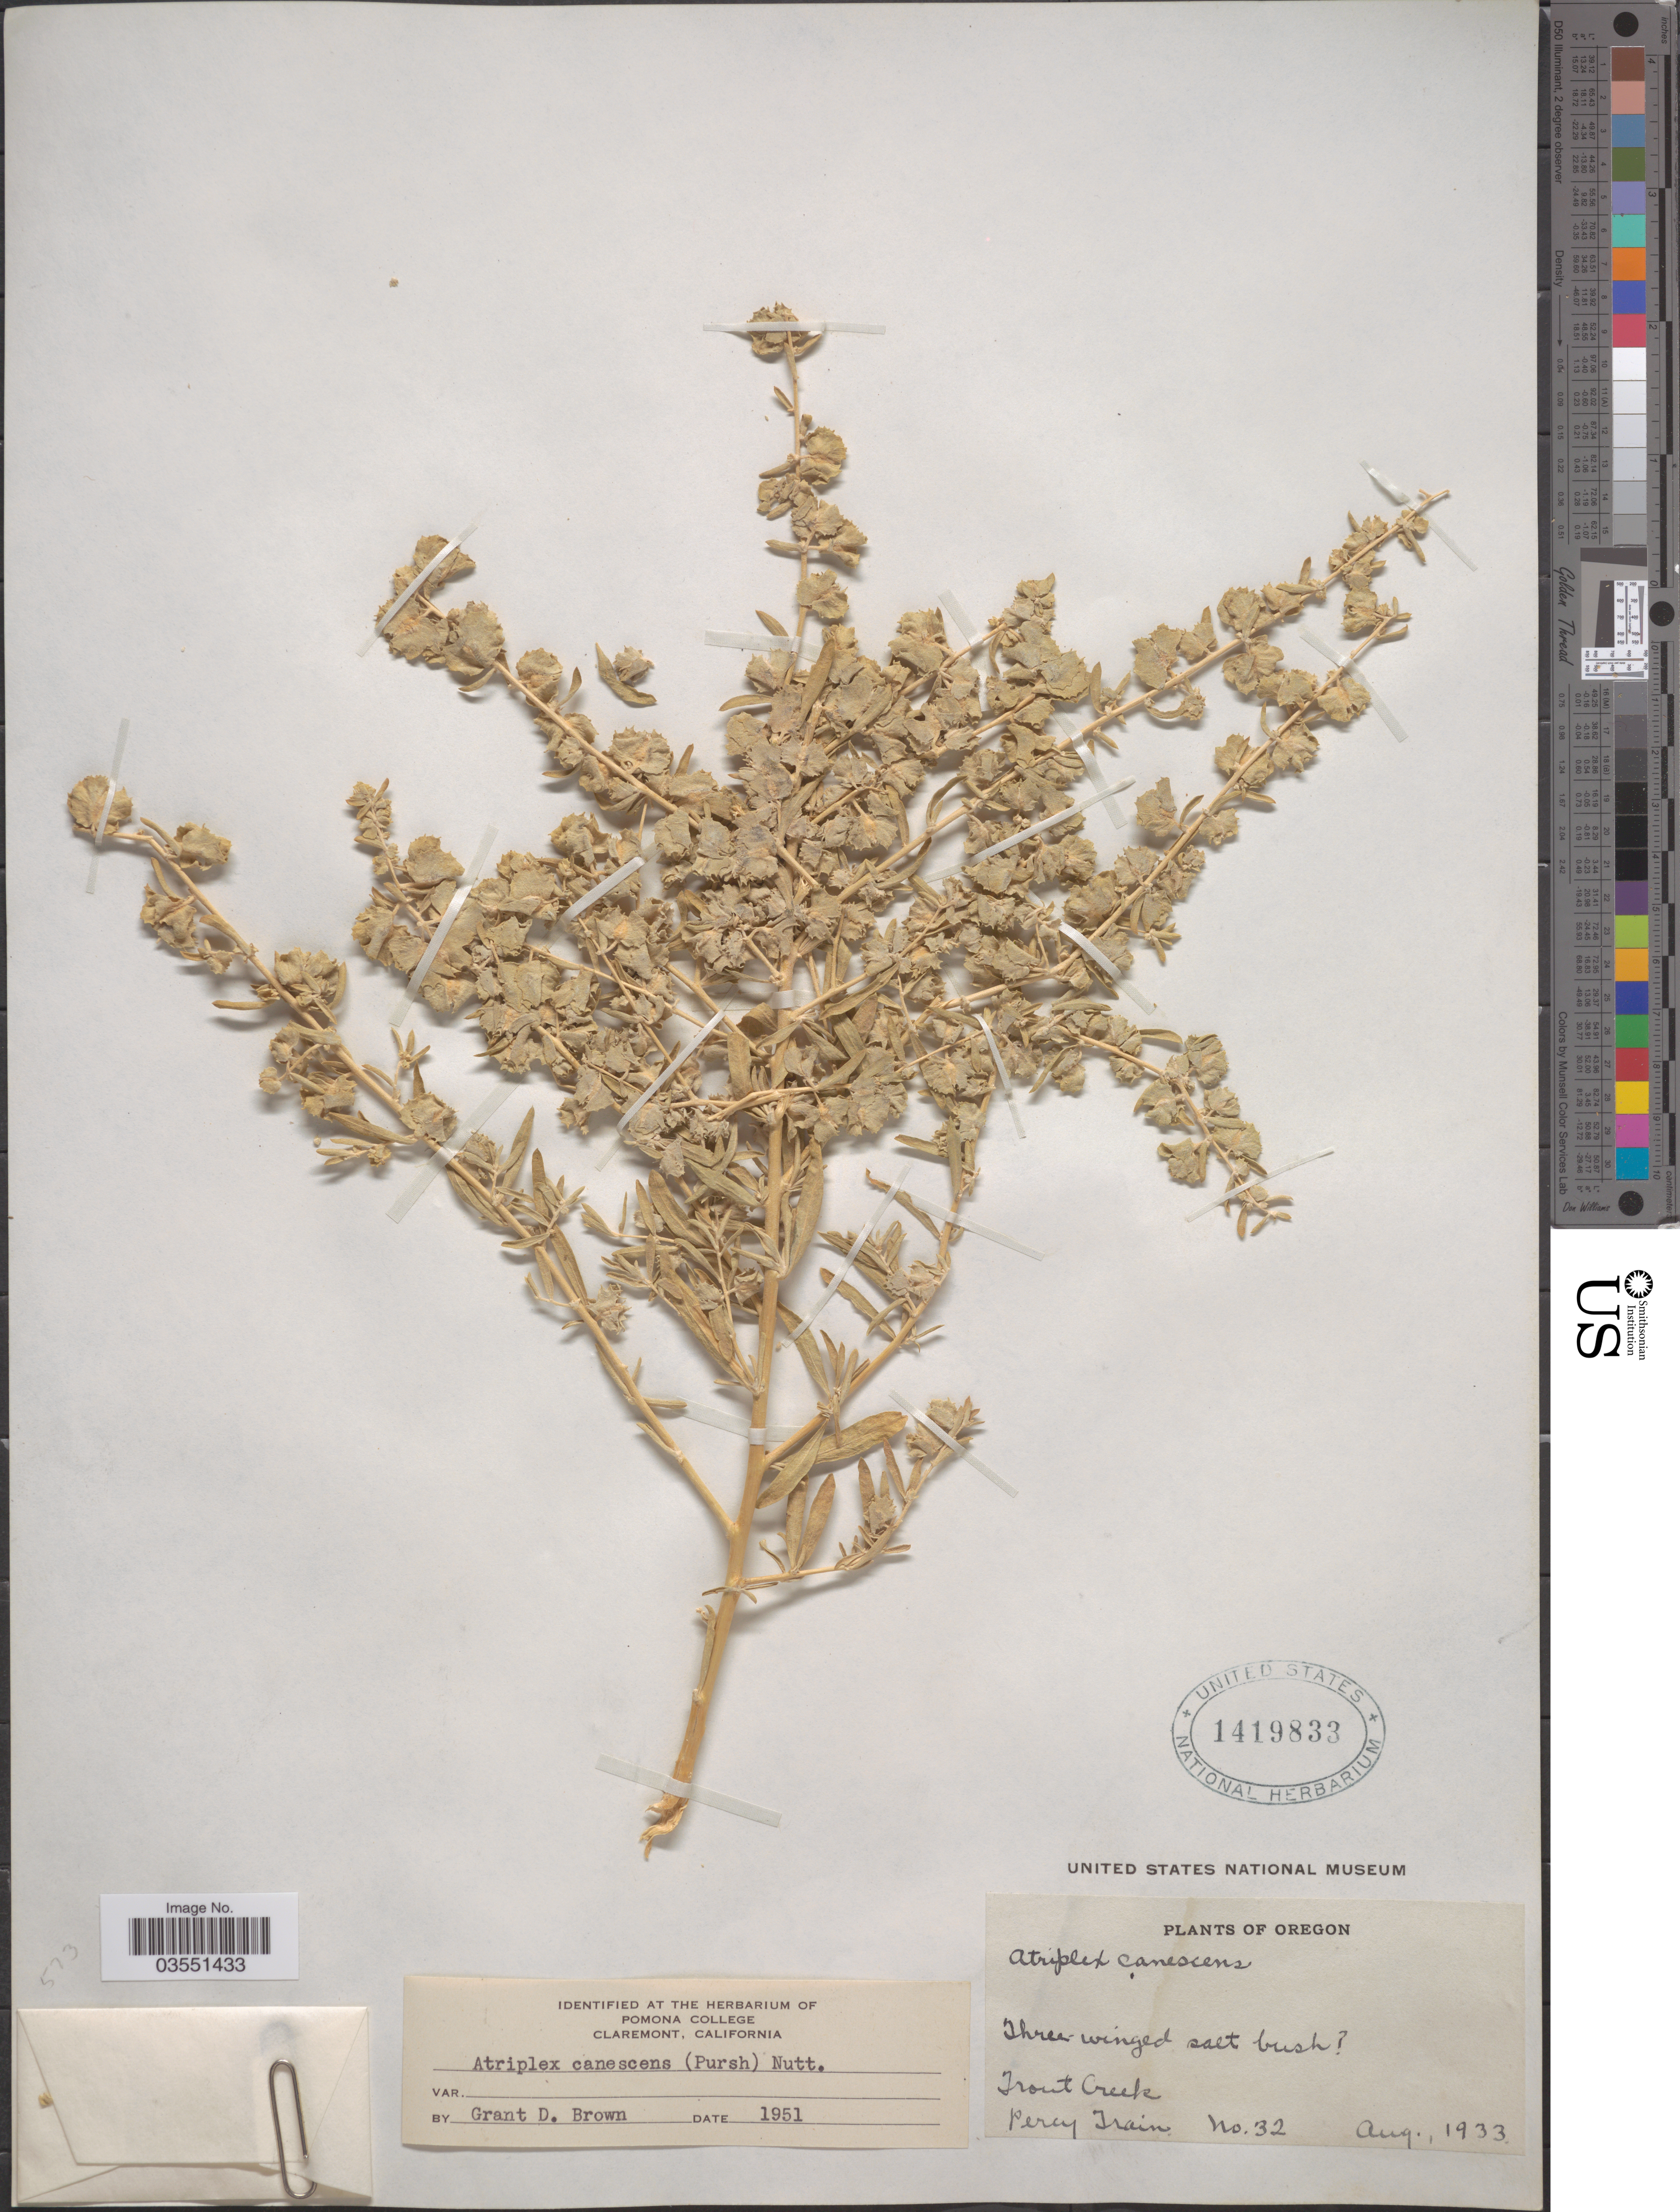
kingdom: Plantae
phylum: Tracheophyta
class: Magnoliopsida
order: Caryophyllales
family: Amaranthaceae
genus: Atriplex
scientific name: Atriplex canescens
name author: (Pursh) Nutt.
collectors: P. Train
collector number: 32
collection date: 1933-08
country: United States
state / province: Oregon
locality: Trout Creek.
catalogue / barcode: US 1419833